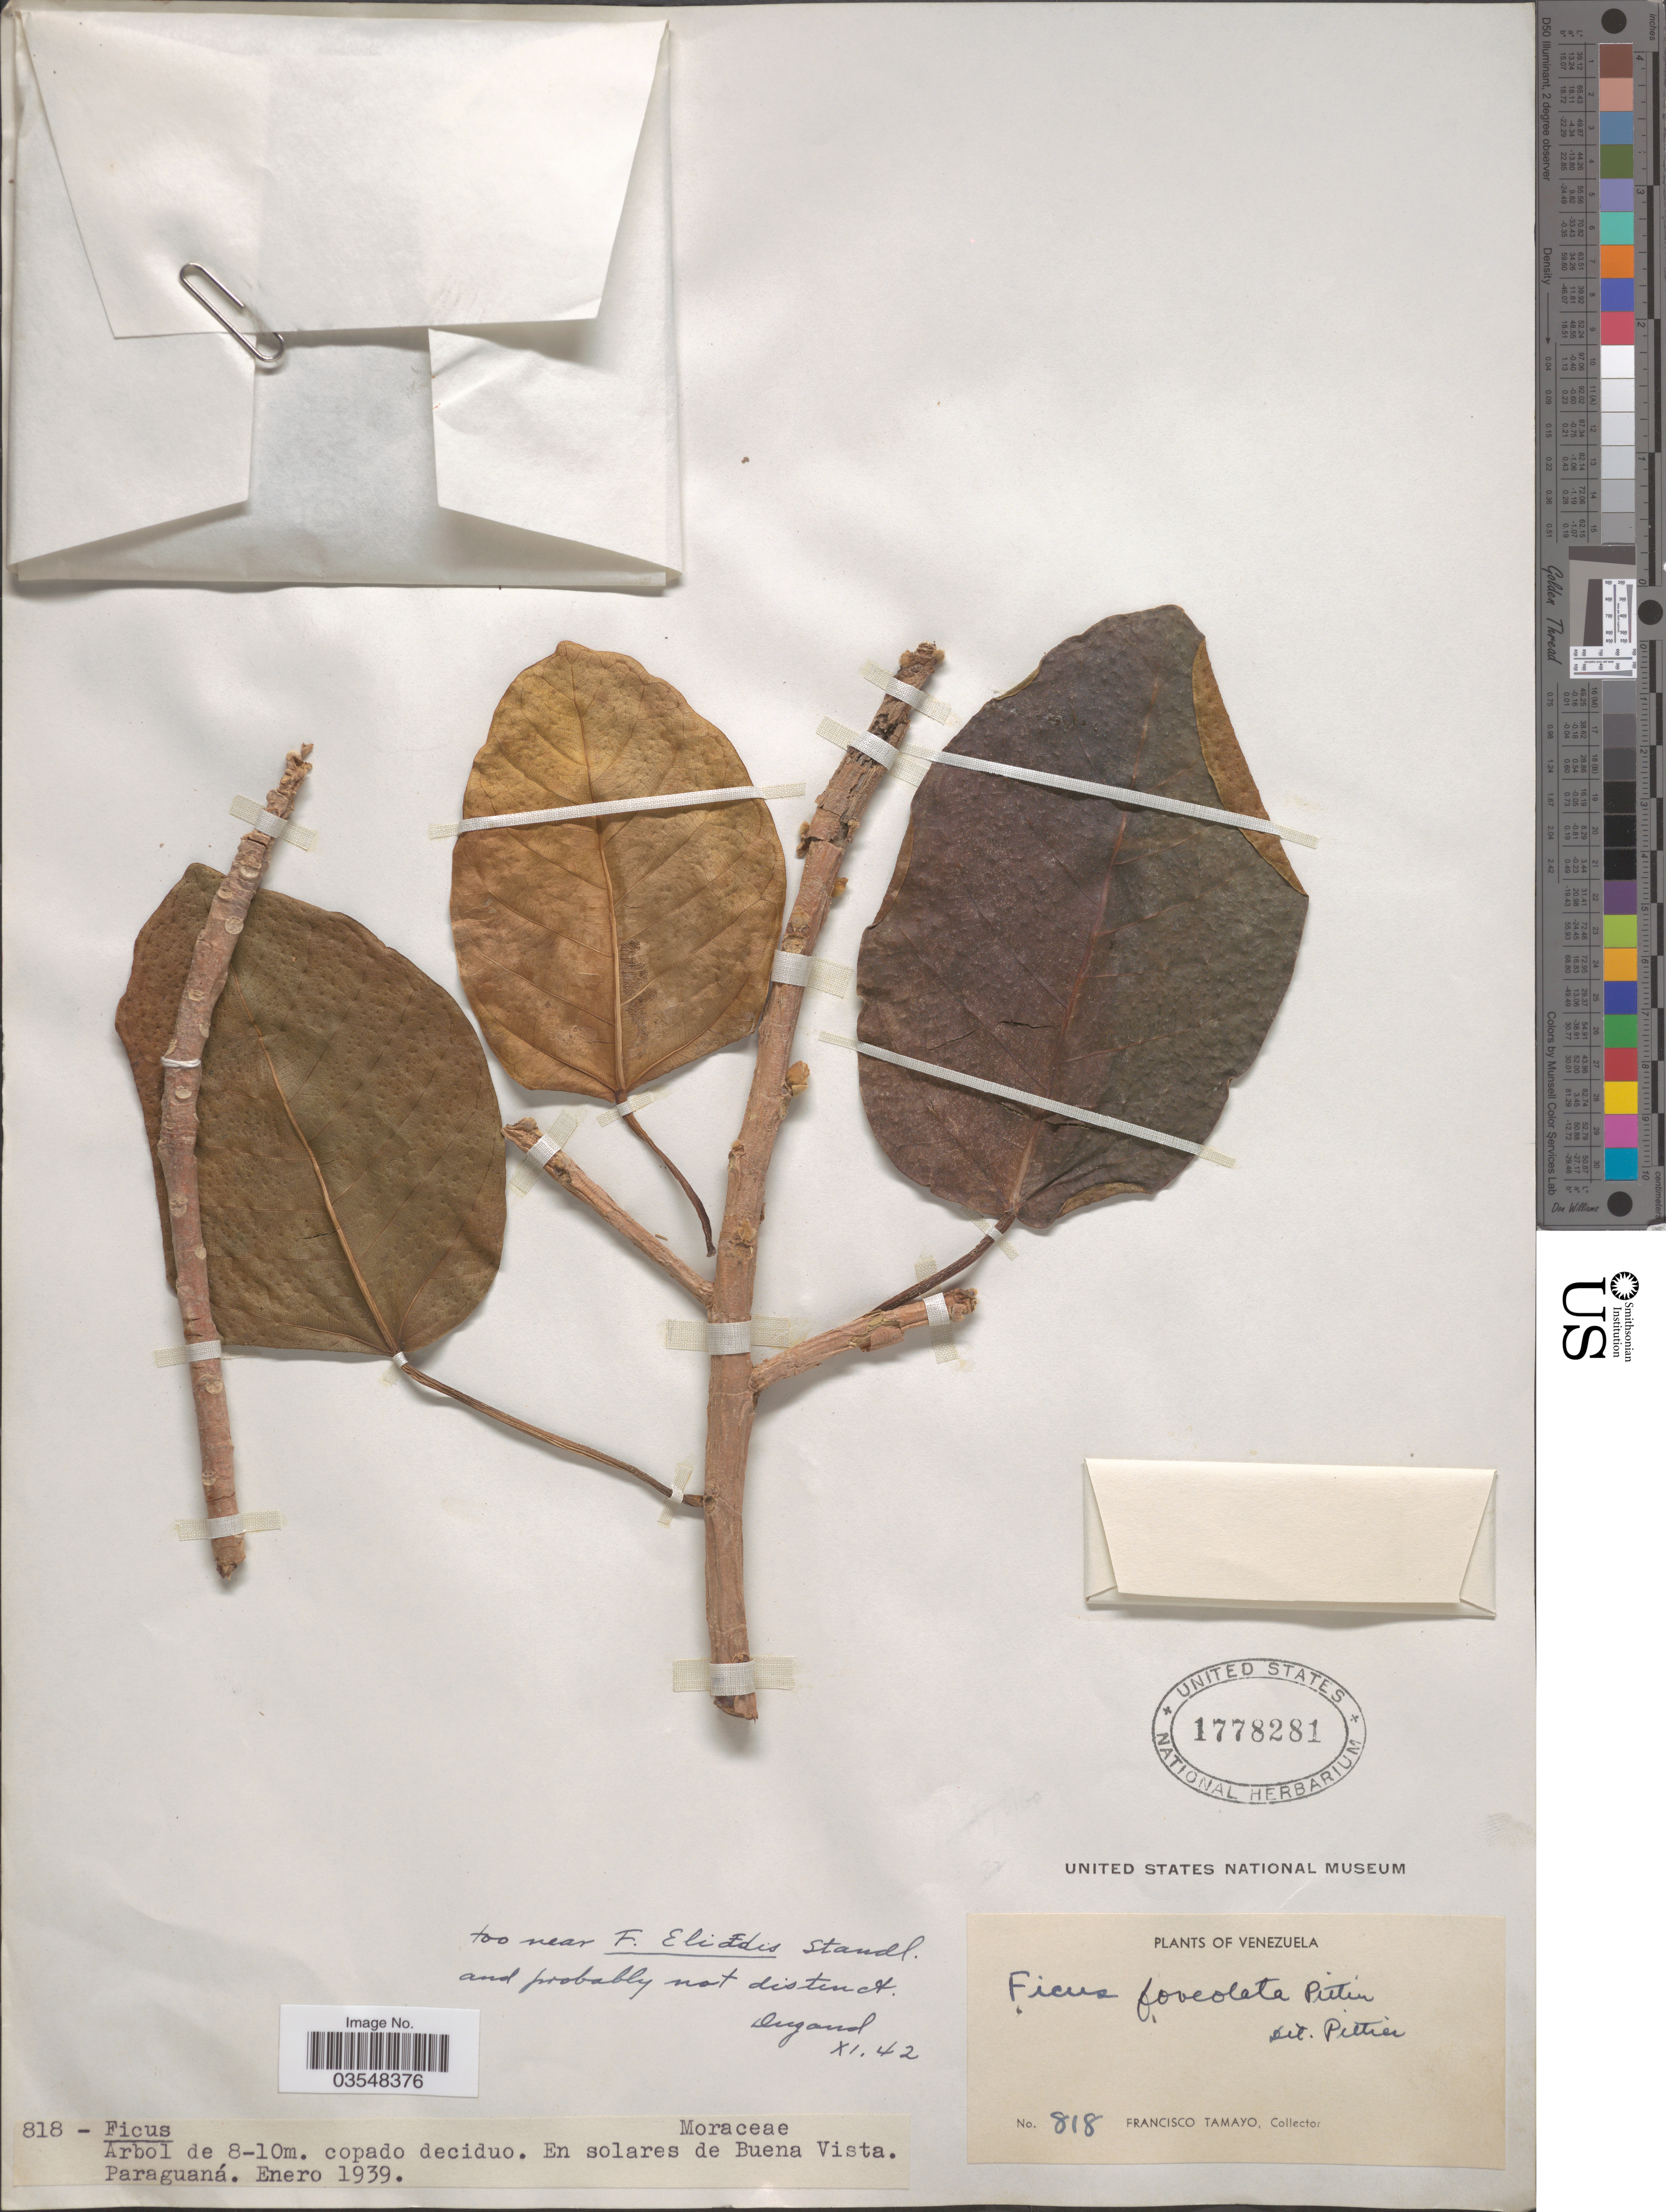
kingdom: Plantae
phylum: Tracheophyta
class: Magnoliopsida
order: Rosales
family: Moraceae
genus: Ficus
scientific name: Ficus eliadis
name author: Standl.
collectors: F. Tamayo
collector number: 818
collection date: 1939-01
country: Venezuela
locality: En solares de Buena Vista. Paraguaná.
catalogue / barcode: US 1778281